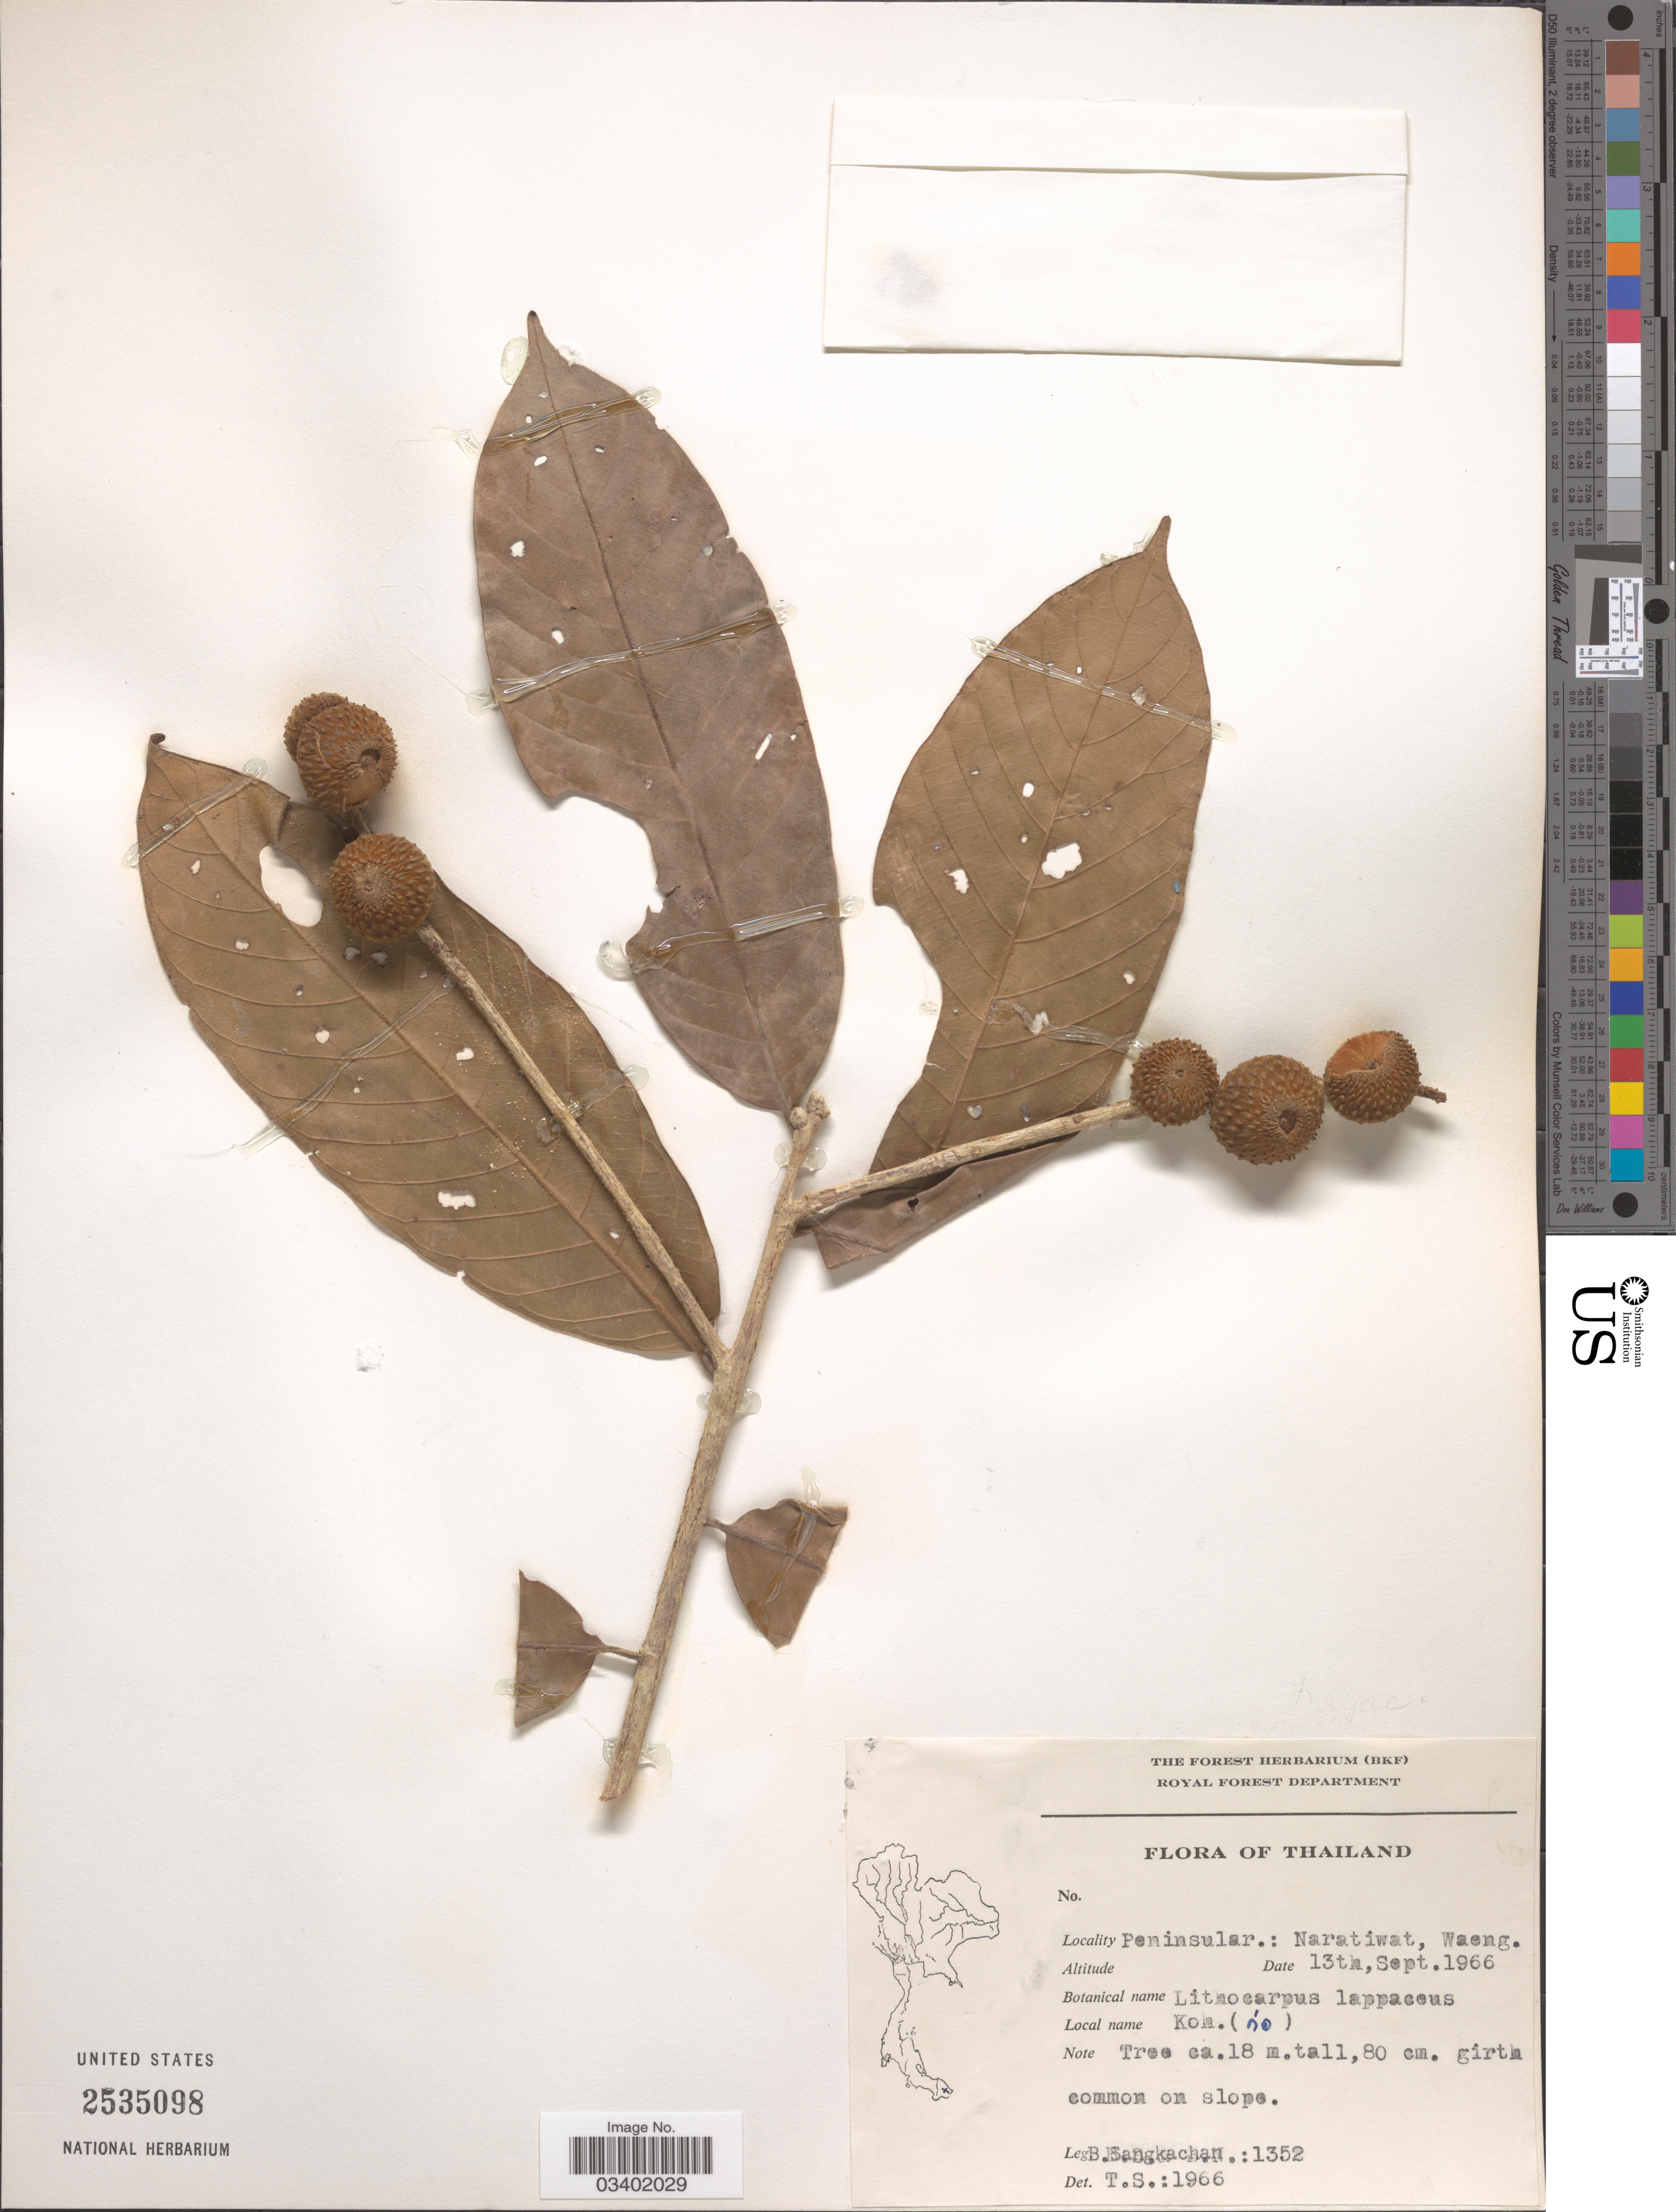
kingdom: Plantae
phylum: Tracheophyta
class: Magnoliopsida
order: Fagales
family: Fagaceae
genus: Lithocarpus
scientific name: Lithocarpus lappaceus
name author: (Roxb.) Rehder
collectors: B. Sangkachan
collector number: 1352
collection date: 1966-09-13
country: Thailand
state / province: Narathiwat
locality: Peninsular.: Naratiwat, Waeng.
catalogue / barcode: US 2535098